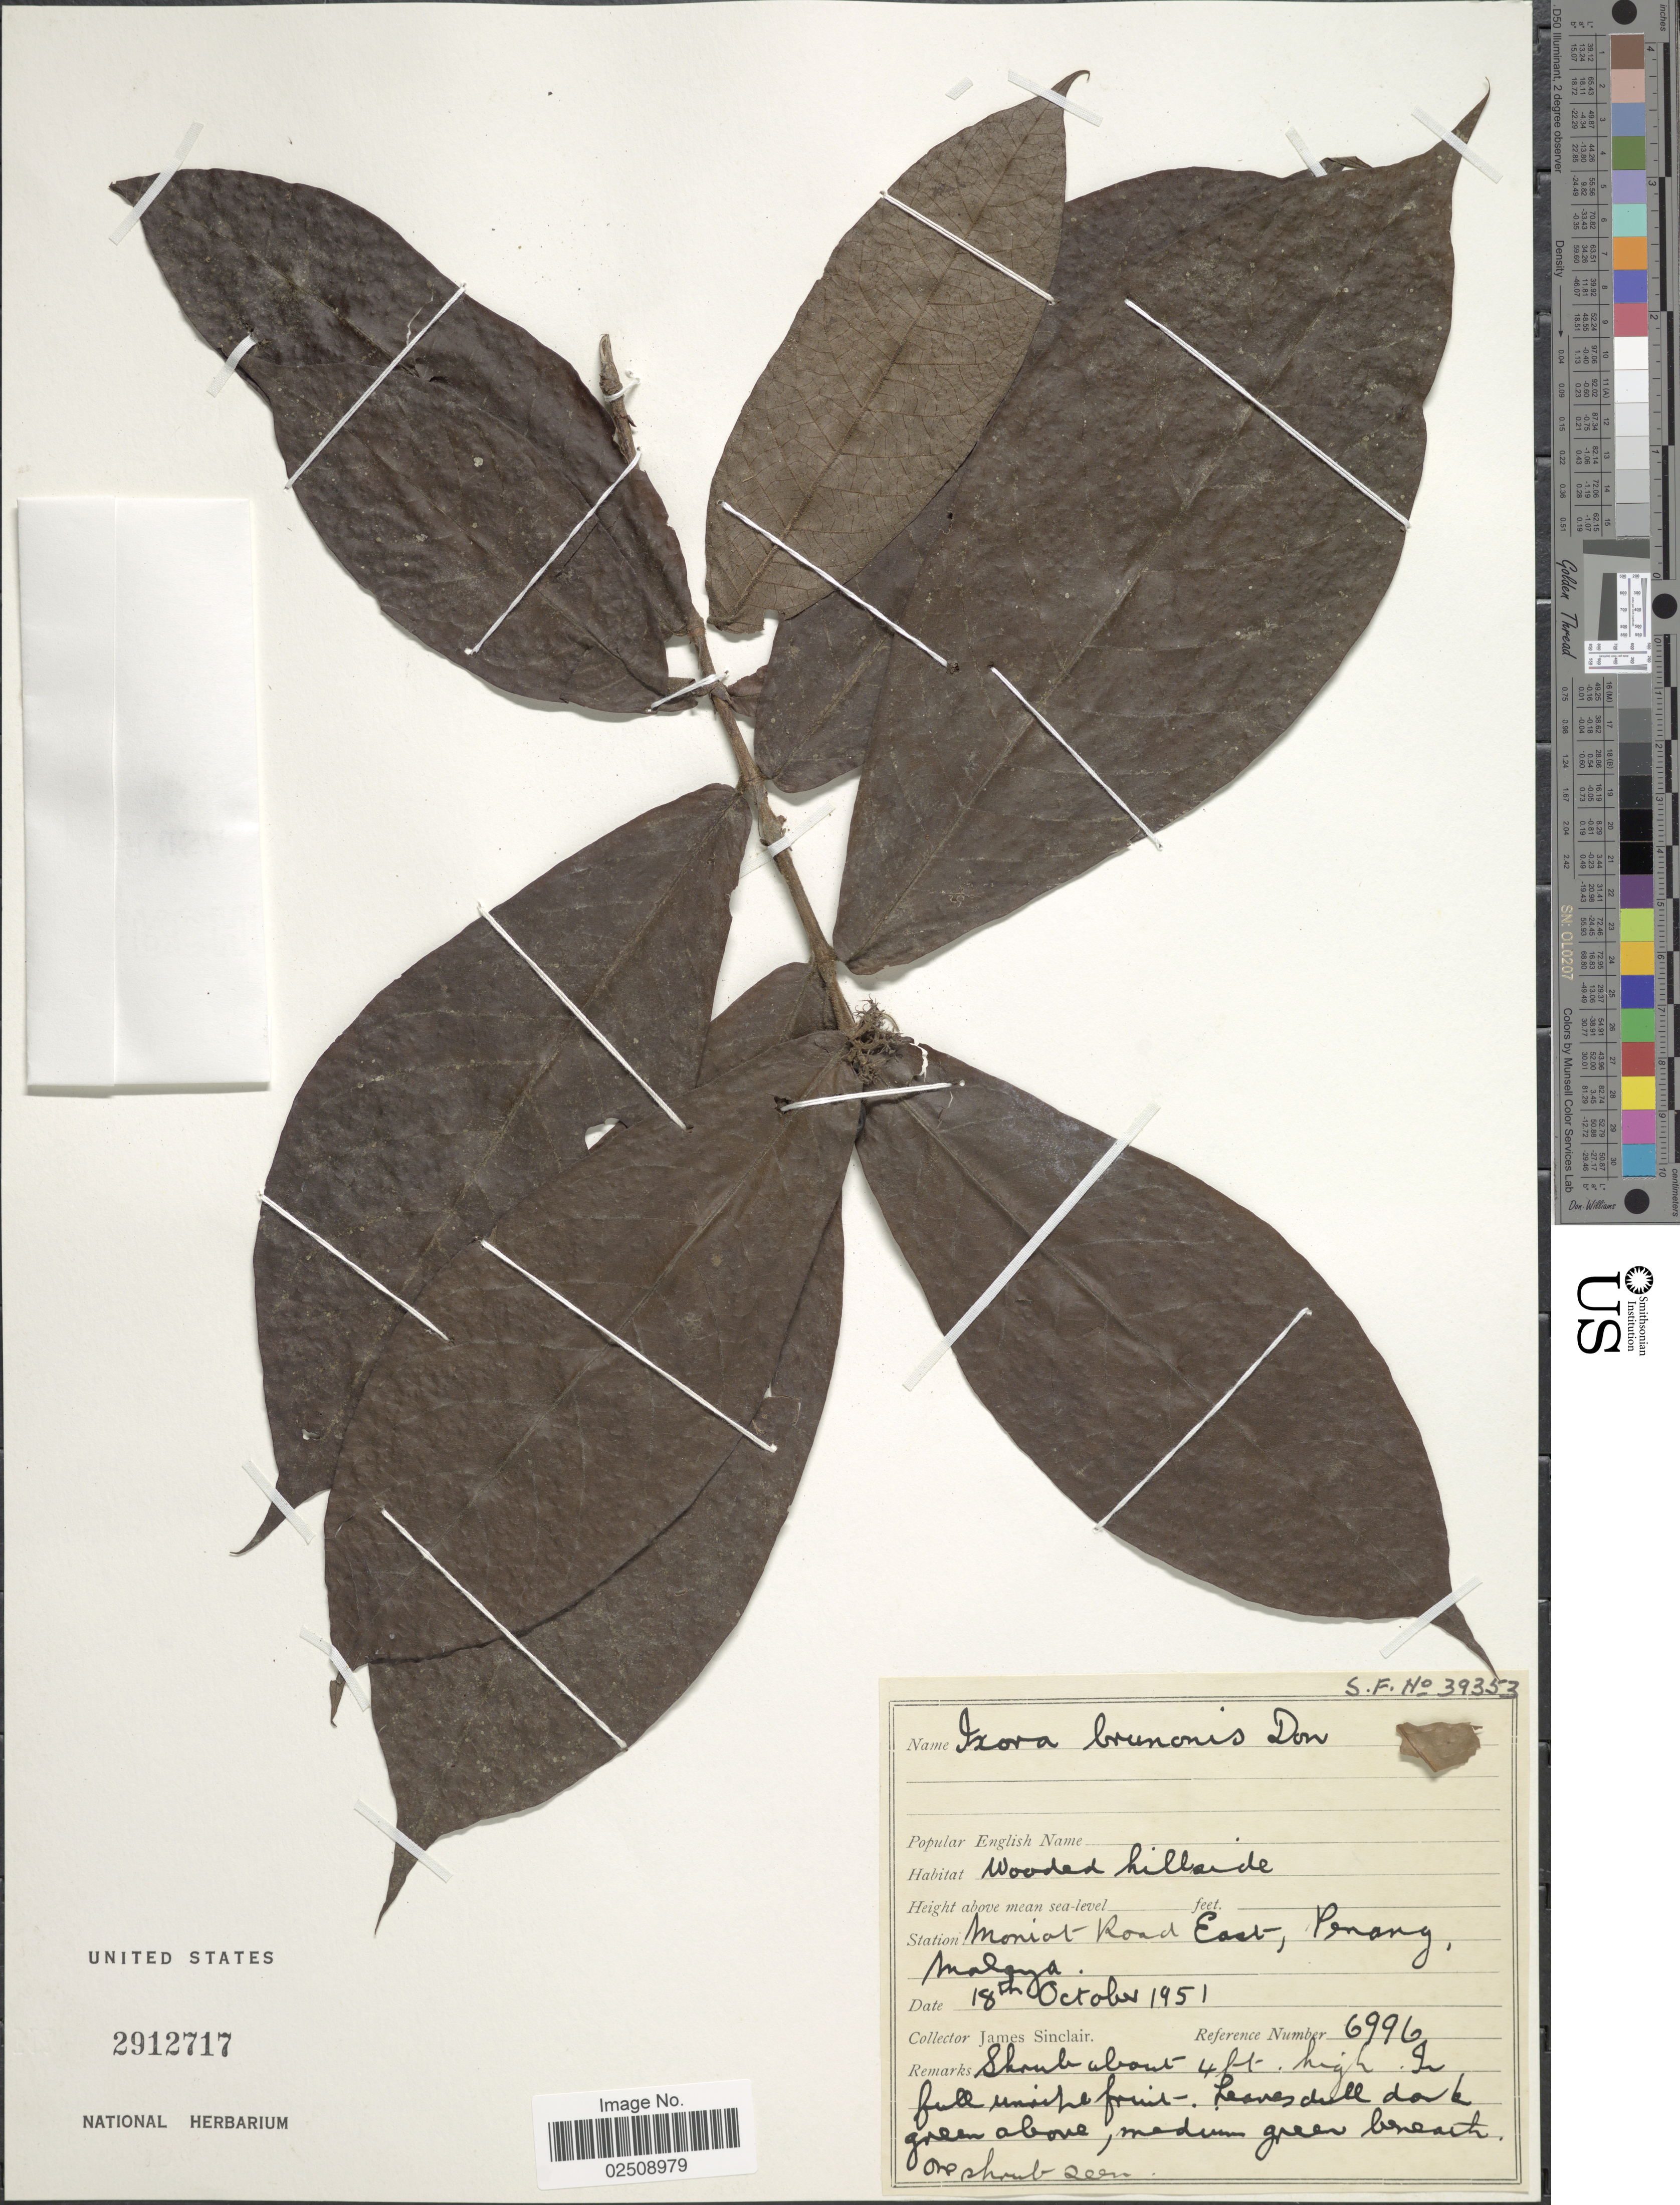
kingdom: Plantae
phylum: Tracheophyta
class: Magnoliopsida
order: Gentianales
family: Rubiaceae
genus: Ixora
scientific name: Ixora brunonis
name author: Wall. ex G. Don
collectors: J. Sinclair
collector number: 6996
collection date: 1951-10-18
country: Malaysia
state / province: Pinang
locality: Moniat Road East, Penang, Malaya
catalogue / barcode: US 2912717